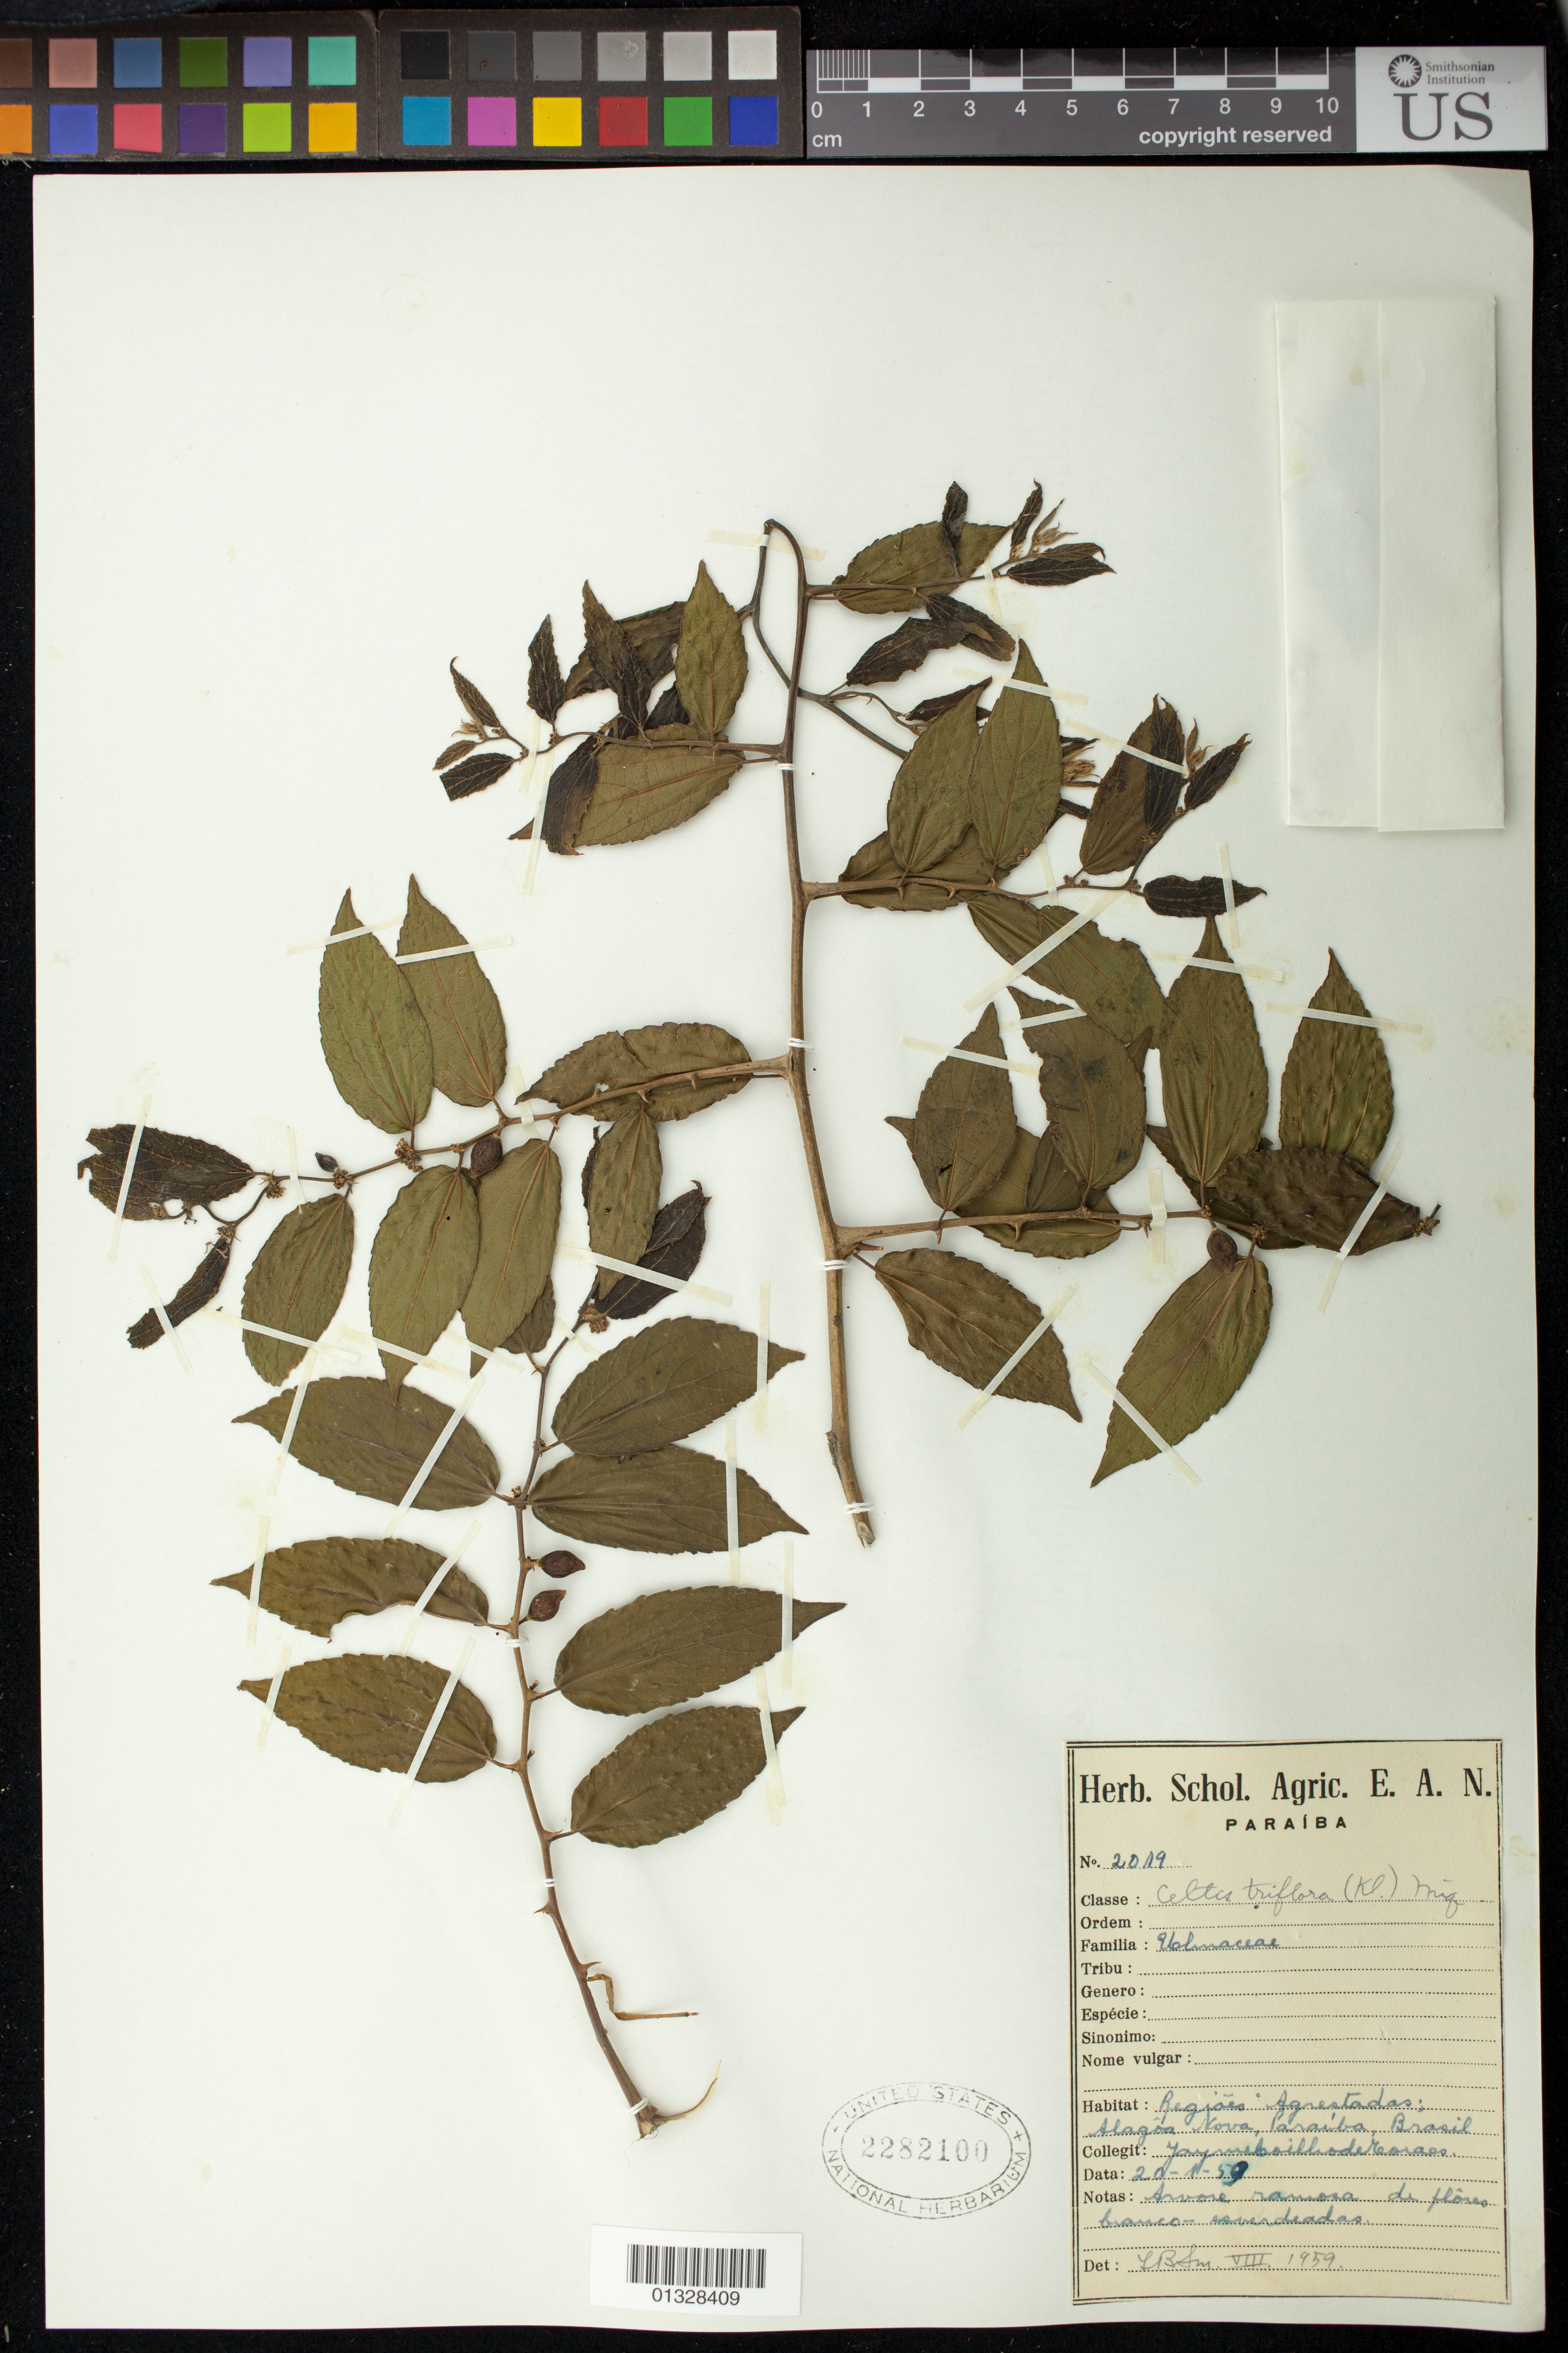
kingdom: Plantae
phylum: Tracheophyta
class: Magnoliopsida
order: Rosales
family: Cannabaceae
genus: Celtis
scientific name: Celtis triflora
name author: (Klotzsch) Ruiz ex Miq.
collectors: J. Coelho de Moraes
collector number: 2019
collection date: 1959-01-20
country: Brazil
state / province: Paraíba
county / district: Alagoa Nova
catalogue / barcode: US 2282100